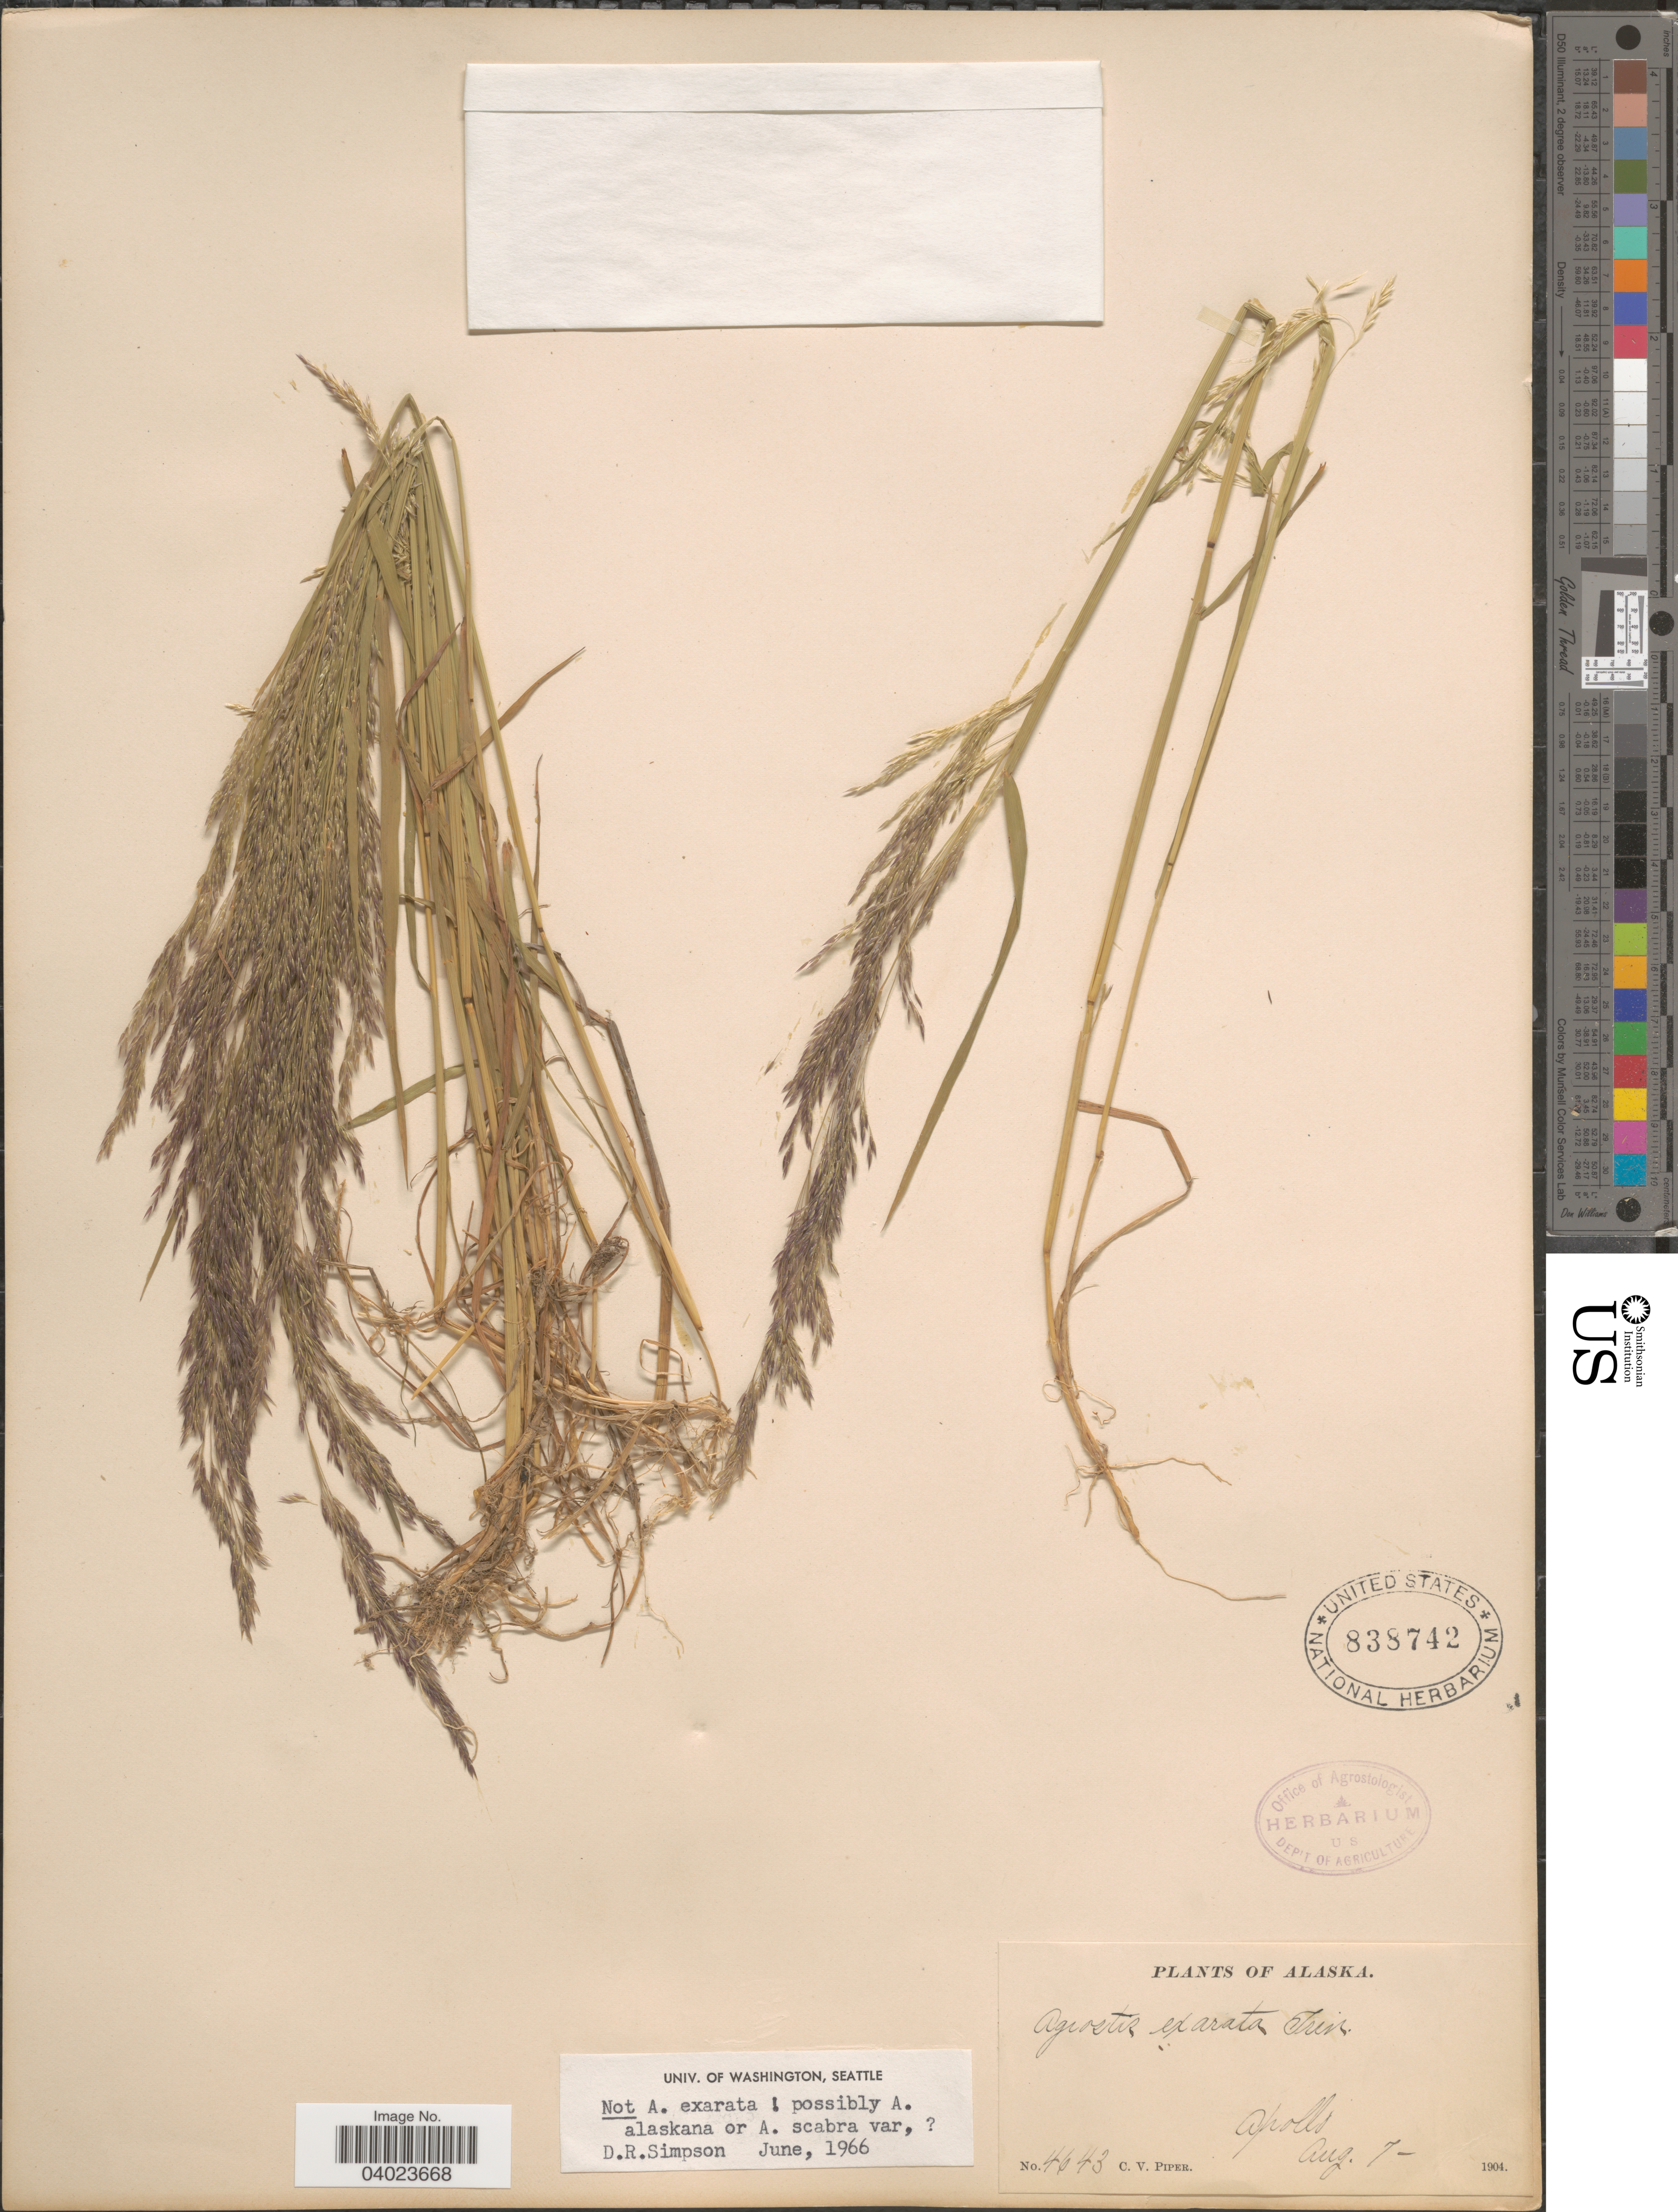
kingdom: Plantae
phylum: Tracheophyta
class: Liliopsida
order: Poales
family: Poaceae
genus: Agrostis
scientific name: Agrostis sp.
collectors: C. V. Piper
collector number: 4643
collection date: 1904-08-07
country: United States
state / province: Alaska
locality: Apollo.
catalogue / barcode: US 838742